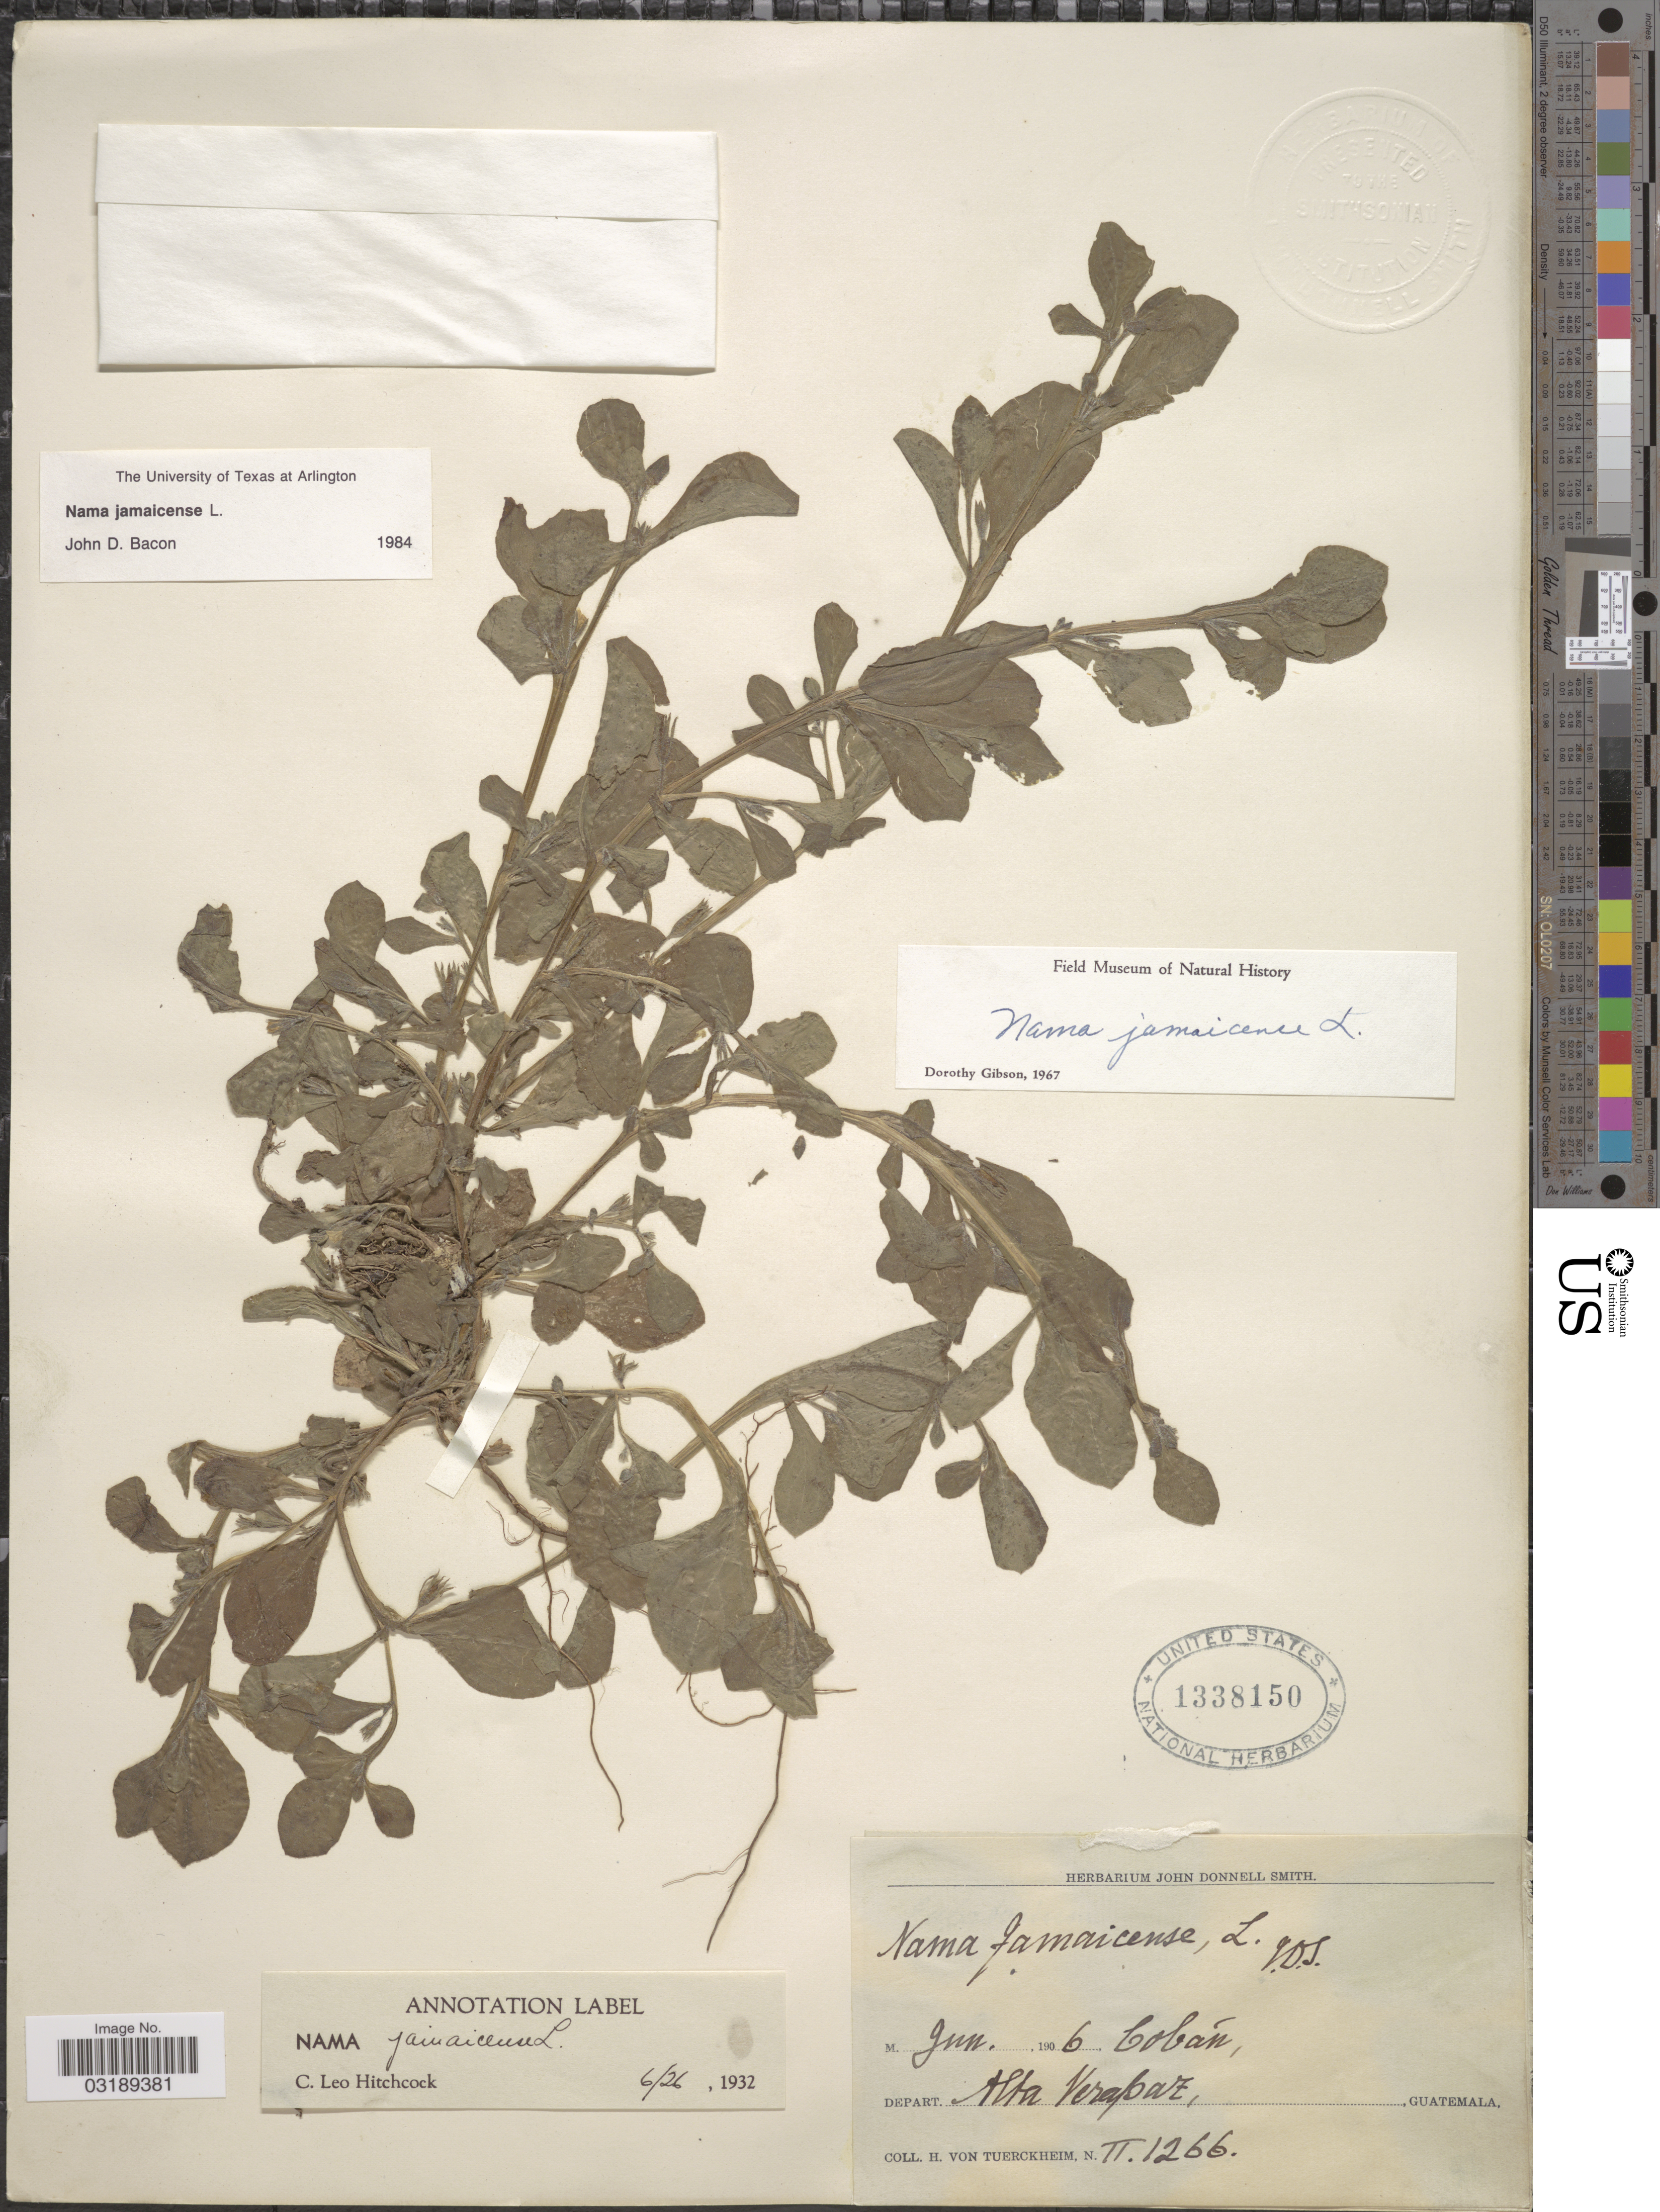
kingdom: Plantae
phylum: Tracheophyta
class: Magnoliopsida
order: Boraginales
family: Namaceae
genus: Nama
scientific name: Nama jamaicensis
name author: L.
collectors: H. von Türckheim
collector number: II1266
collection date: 1906-06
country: Guatemala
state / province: Alta Verapaz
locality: Cobán, Depart. Alta Verapaz.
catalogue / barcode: US 1338150